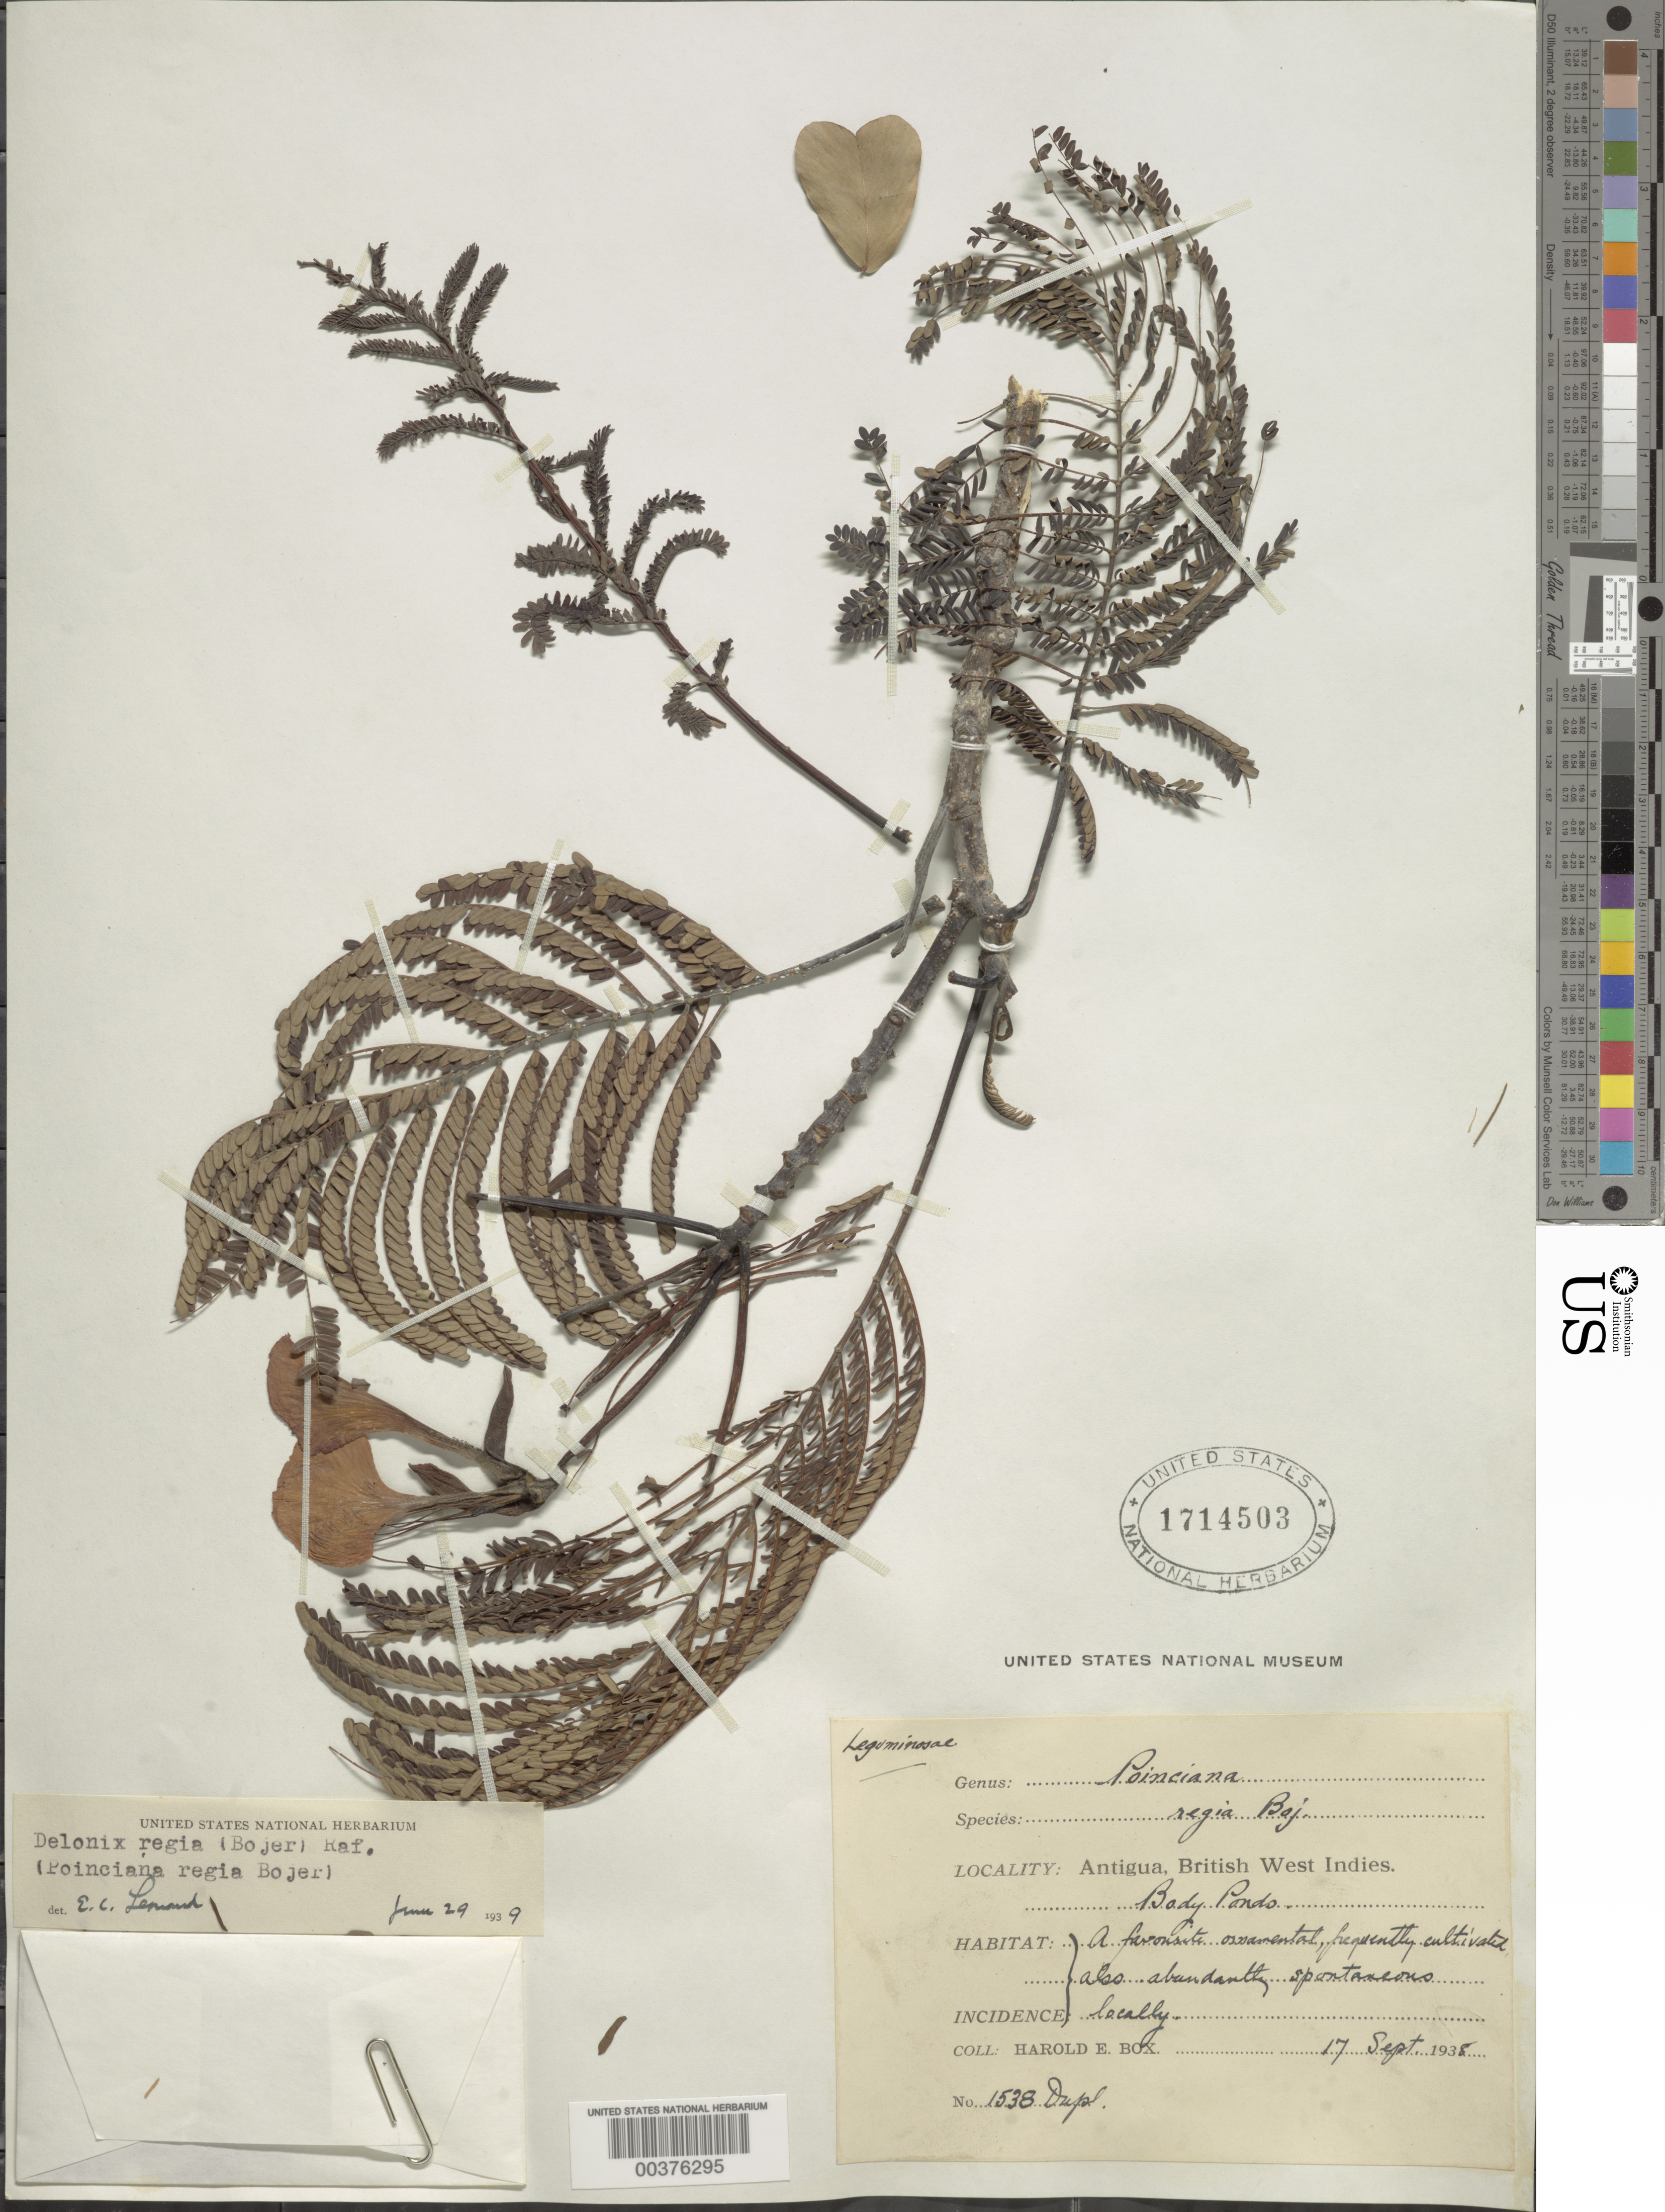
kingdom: Plantae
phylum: Tracheophyta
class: Magnoliopsida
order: Fabales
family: Fabaceae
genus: Delonix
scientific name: Delonix regia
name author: (Bojer ex Hook.) Raf.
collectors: H. E. Box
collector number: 1538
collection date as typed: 17 Sep 1938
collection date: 1938-09-17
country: Antigua and Barbuda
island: Antigua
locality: Body ponds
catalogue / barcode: US 1714503